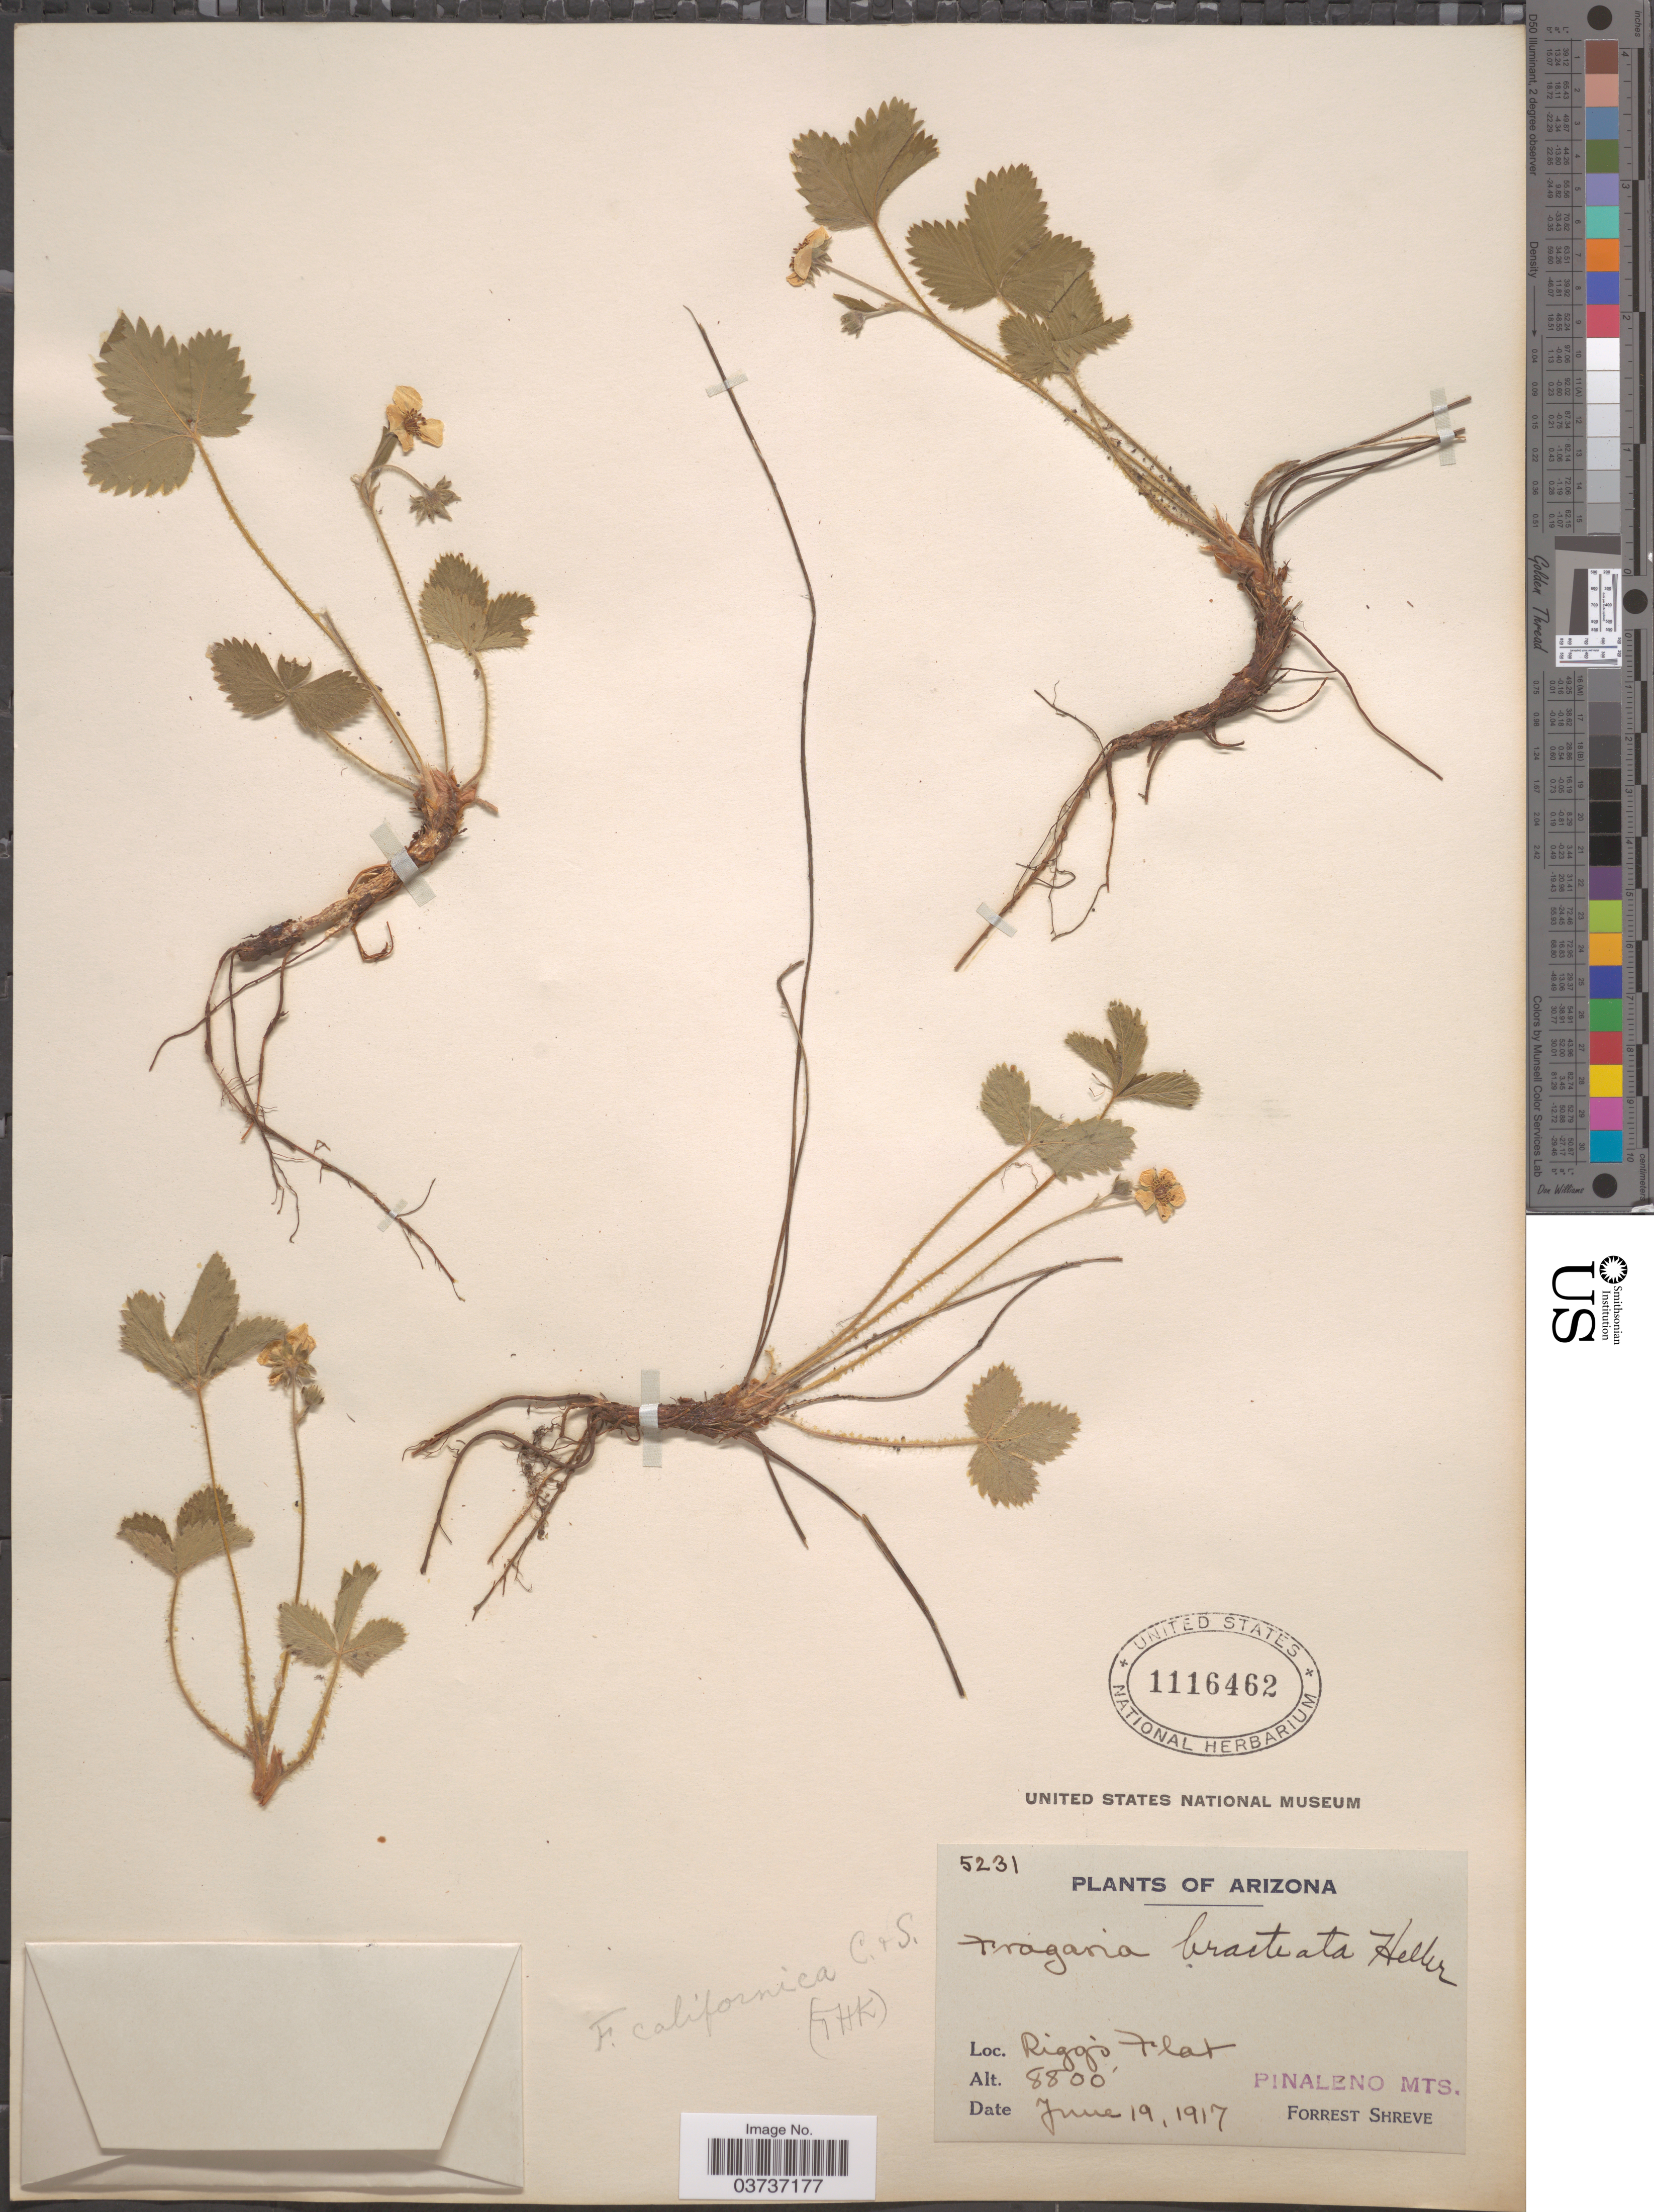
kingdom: Plantae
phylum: Tracheophyta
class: Magnoliopsida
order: Rosales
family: Rosaceae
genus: Fragaria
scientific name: Fragaria californica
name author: Cham. & Schltdl.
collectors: F. Shreve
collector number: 5231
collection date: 1917-06-19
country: United States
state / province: Arizona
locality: Rigg's Flat. Pinaleno Mts.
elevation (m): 2682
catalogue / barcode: US 1116462